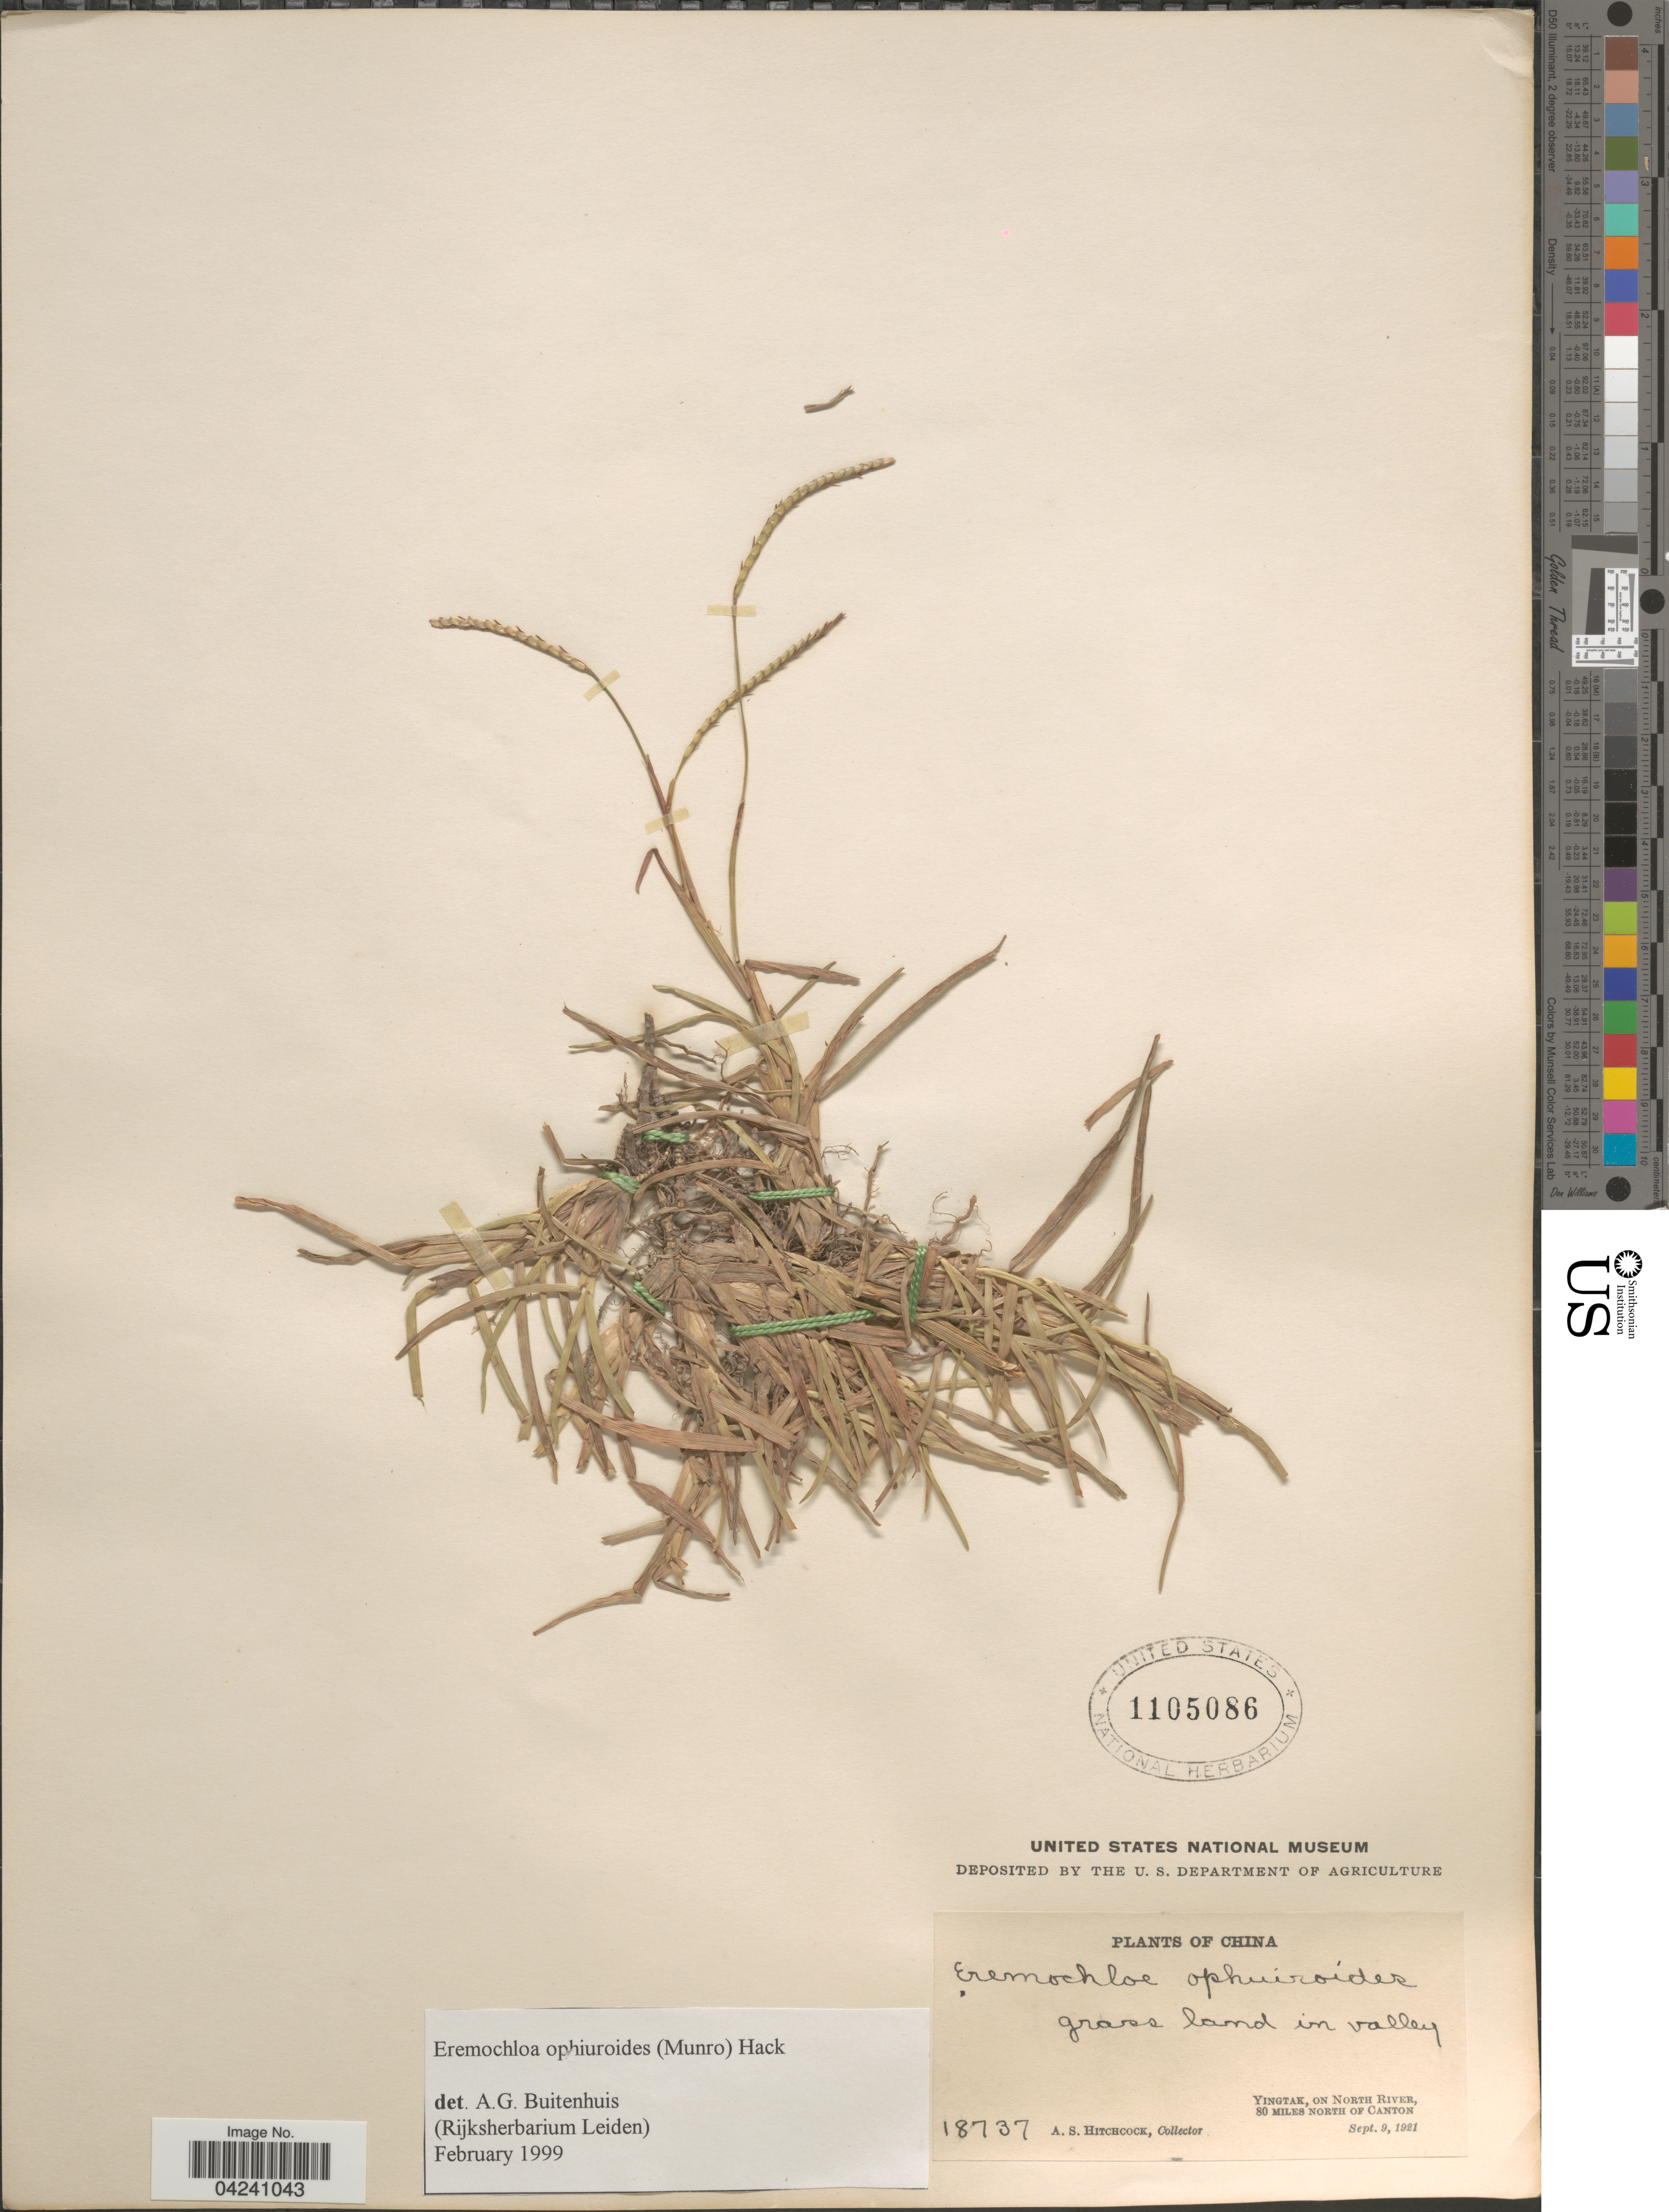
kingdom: Plantae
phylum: Tracheophyta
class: Liliopsida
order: Poales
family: Poaceae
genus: Eremochloa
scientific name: Eremochloa ophiuroides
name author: (Munro) Hack.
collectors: A. S. Hitchcock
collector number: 18737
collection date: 1921-09-09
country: China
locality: Grass land in valley. Yingtak, on North River, 80 miles north of Canton.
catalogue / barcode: US 1105086